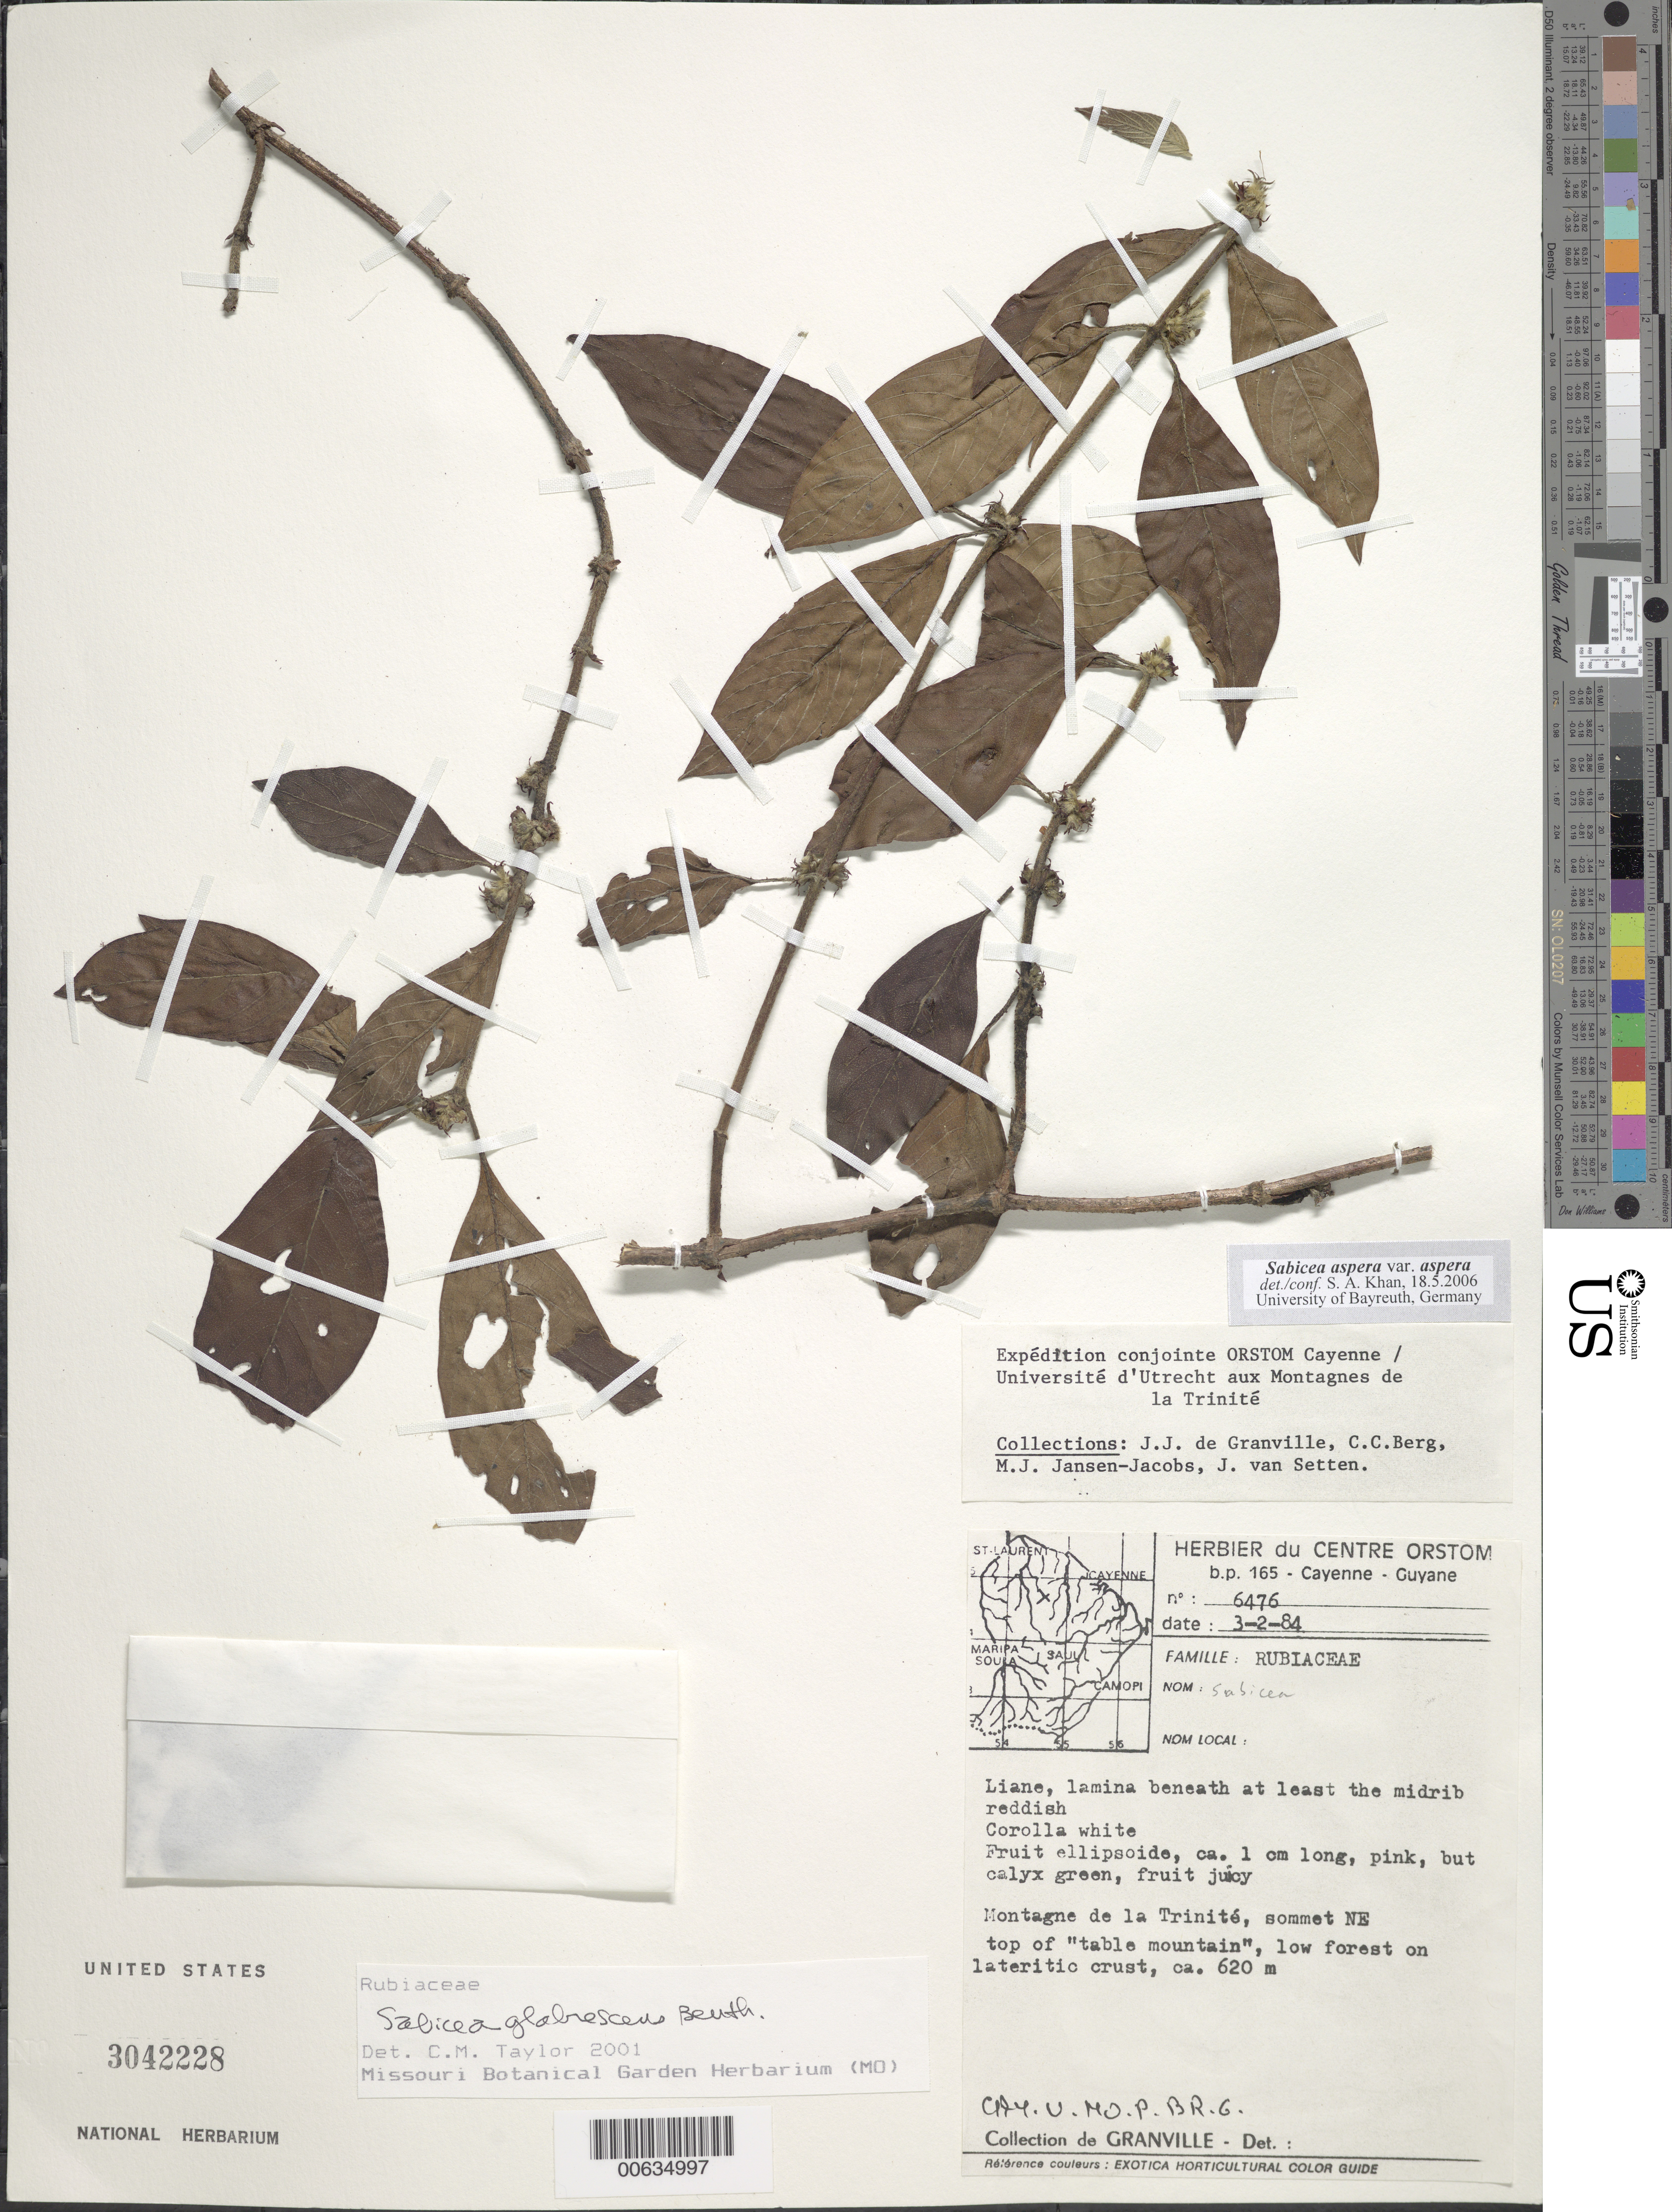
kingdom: Plantae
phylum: Tracheophyta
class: Magnoliopsida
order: Gentianales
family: Rubiaceae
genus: Sabicea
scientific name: Sabicea aspera var. aspera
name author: Aubl.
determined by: Khan, Saleh A.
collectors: J.-J. de Granville, C. C. Berg, M. J. Jansen-Jacobs & J. van Setten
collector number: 6476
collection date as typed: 3-Feb-84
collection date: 1984-02-03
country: French Guiana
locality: Montagnes de la Trinité, sommet NE, on top of "Table Mountain"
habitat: Low forest on lateritic crust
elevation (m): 620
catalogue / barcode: US 3042228